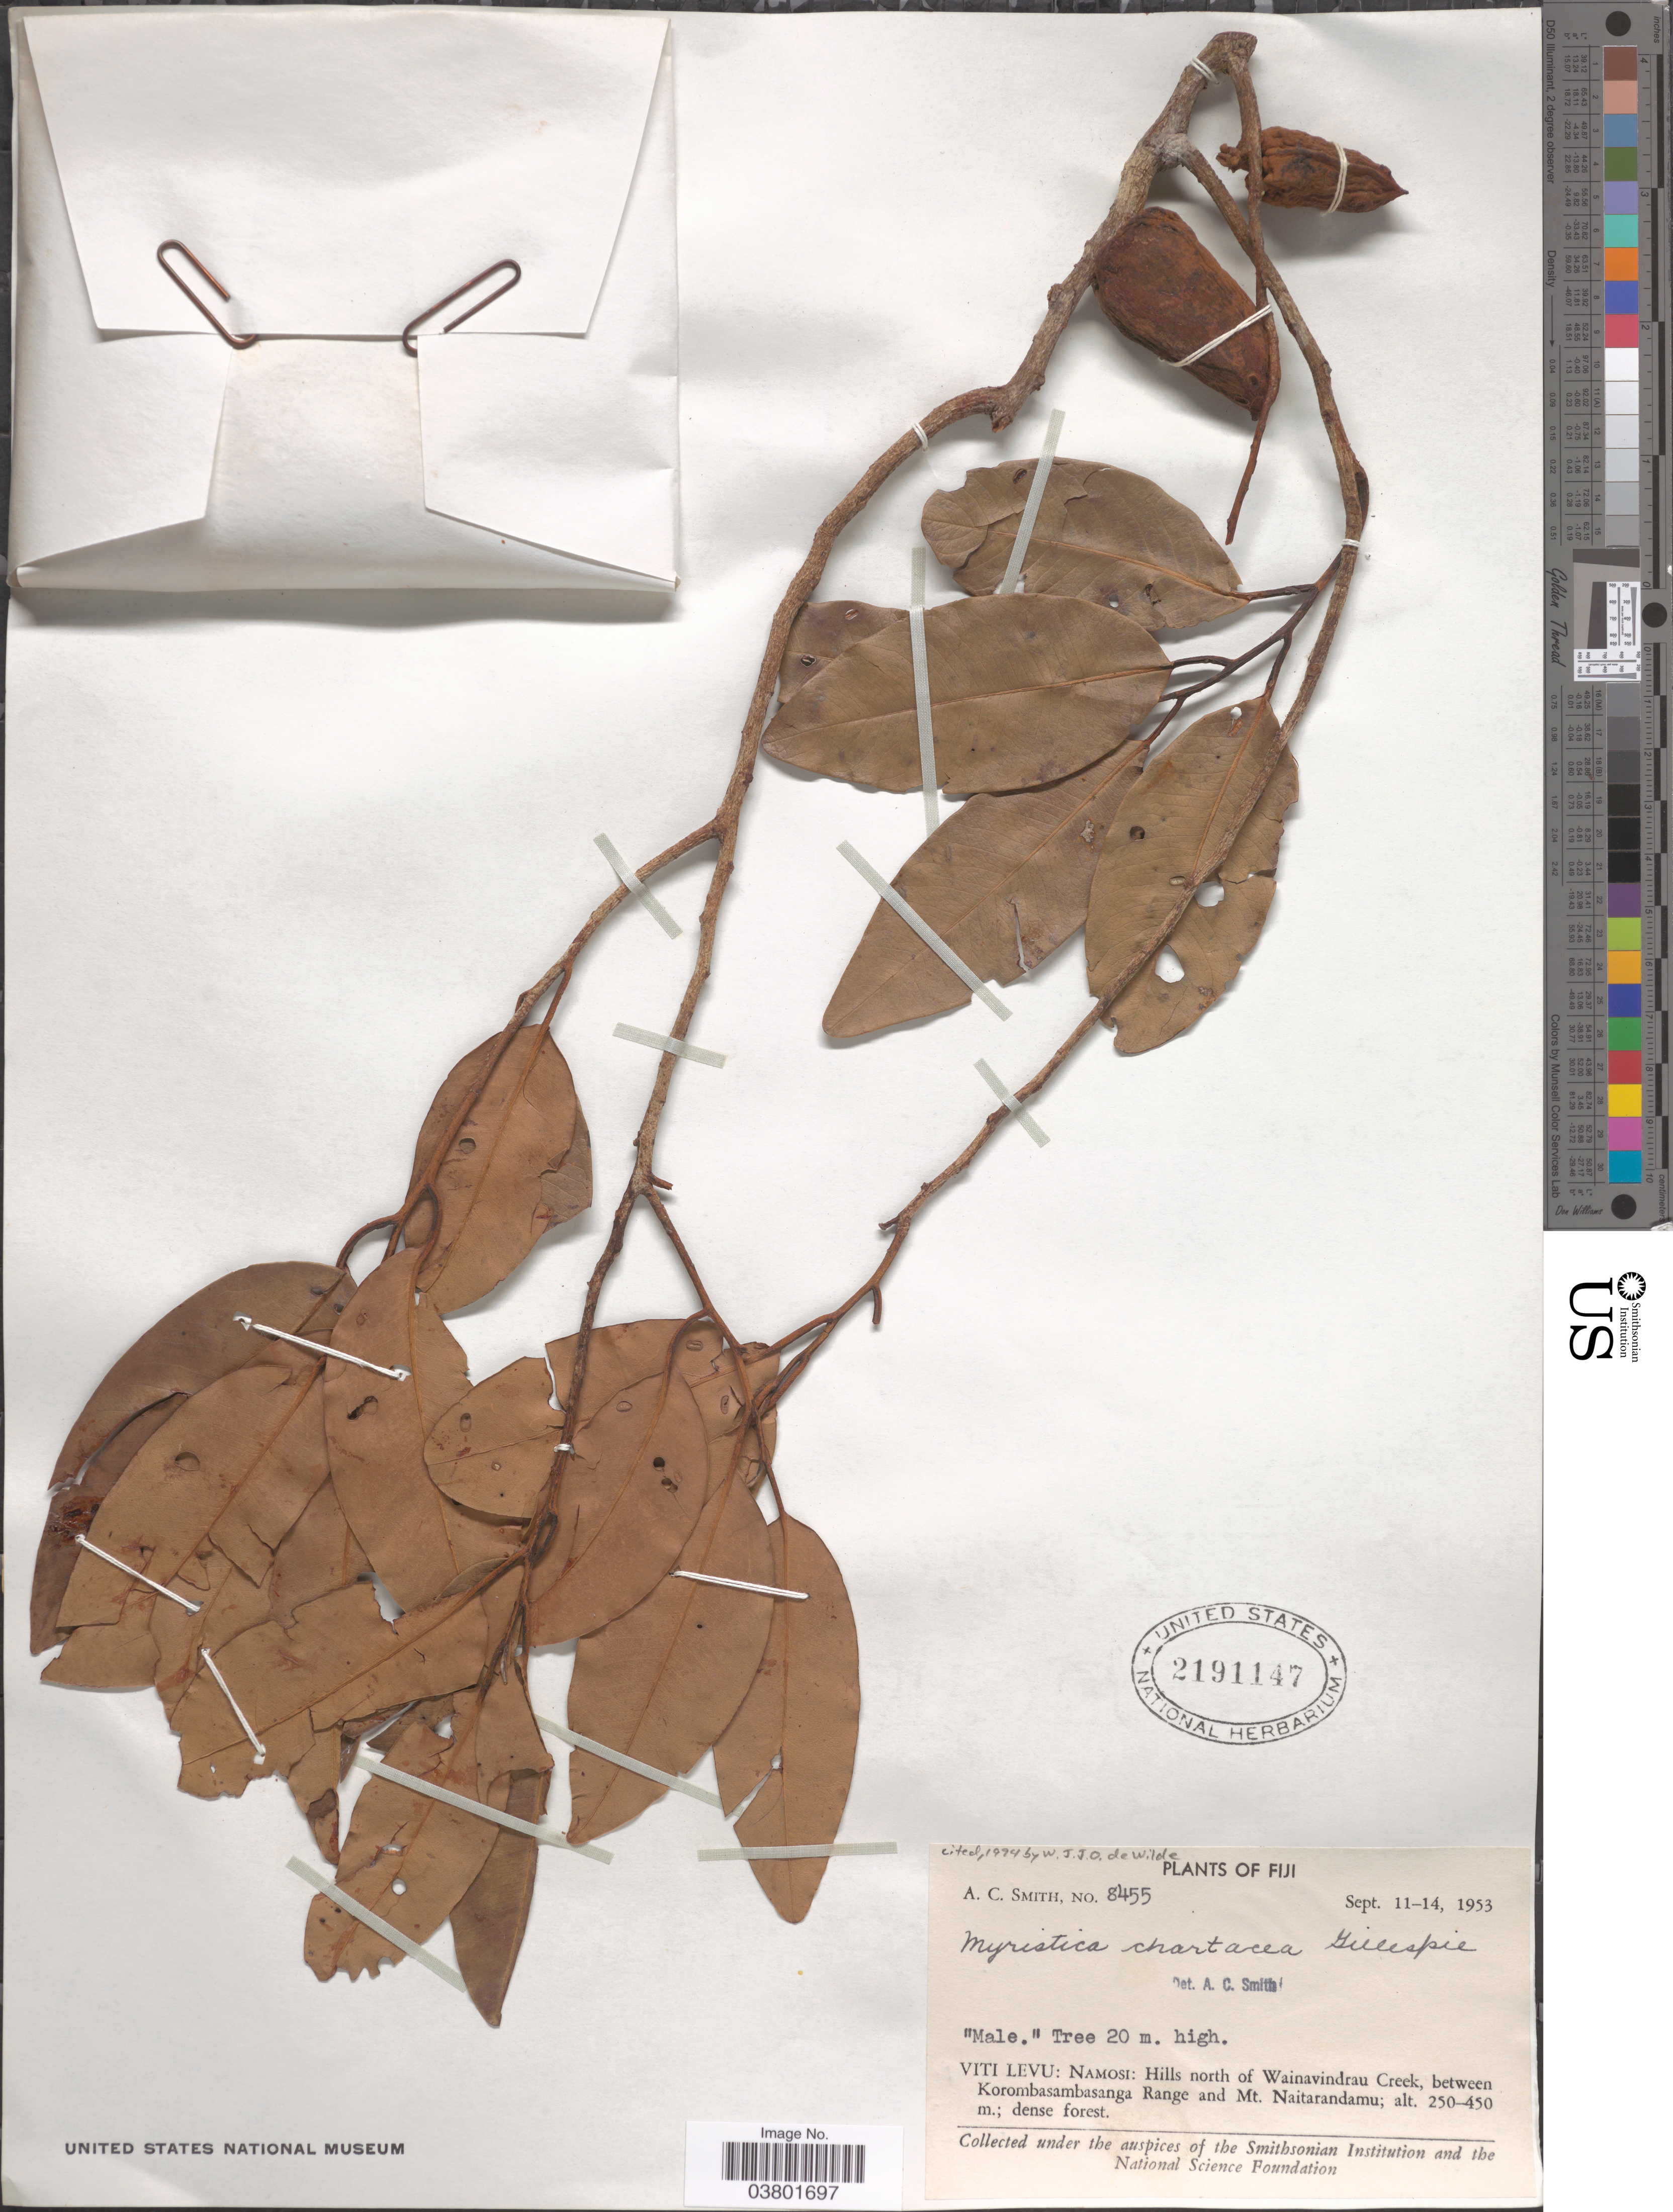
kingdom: Plantae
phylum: Tracheophyta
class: Magnoliopsida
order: Magnoliales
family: Myristicaceae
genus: Myristica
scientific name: Myristica chartacea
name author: Gillespie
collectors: A. C. Smith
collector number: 8455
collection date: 1953-09-11/1953-09-14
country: Fiji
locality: Viti Levu: Namosi: Hills north of Wainavindrau Creek, between Korombasambasanga Range and Mt. Naitarandamu.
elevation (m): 250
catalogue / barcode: US 2191147